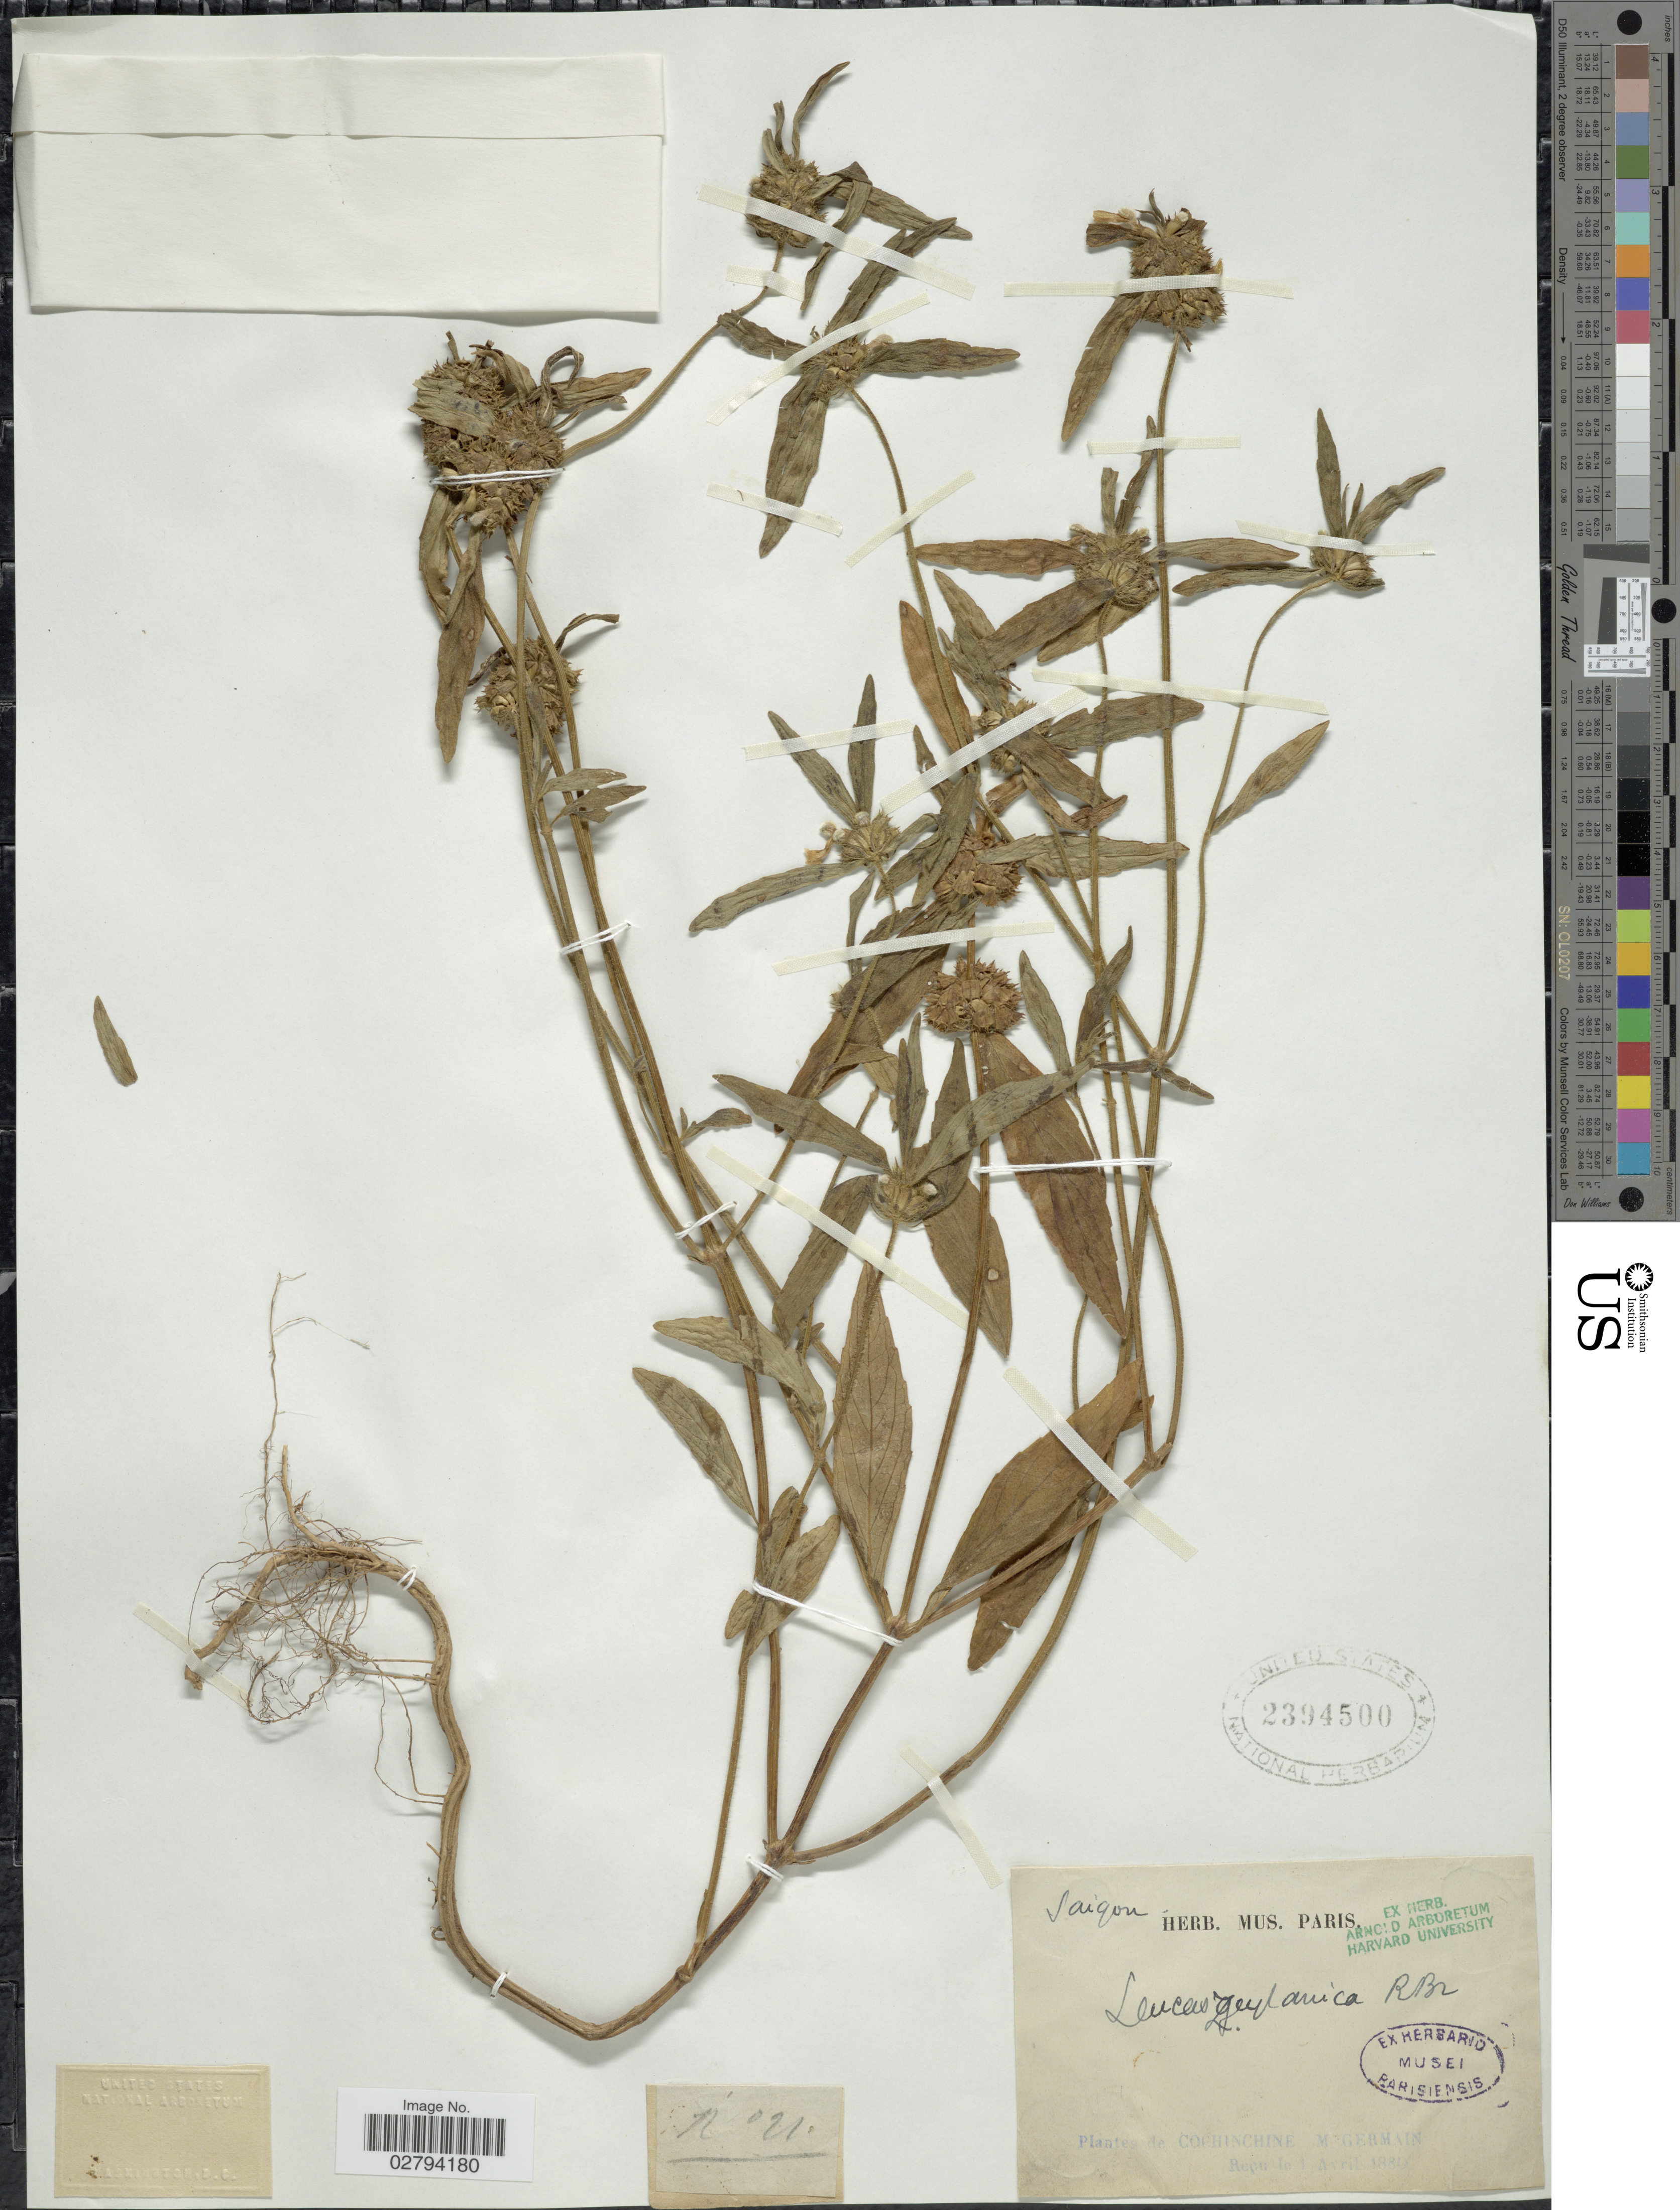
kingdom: Plantae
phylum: Tracheophyta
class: Magnoliopsida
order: Lamiales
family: Lamiaceae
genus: Leucas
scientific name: Leucas zeylanica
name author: (L.) W.T. Aiton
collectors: M. Germain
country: Vietnam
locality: Cochinchine. Saigon.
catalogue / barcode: US 2394500